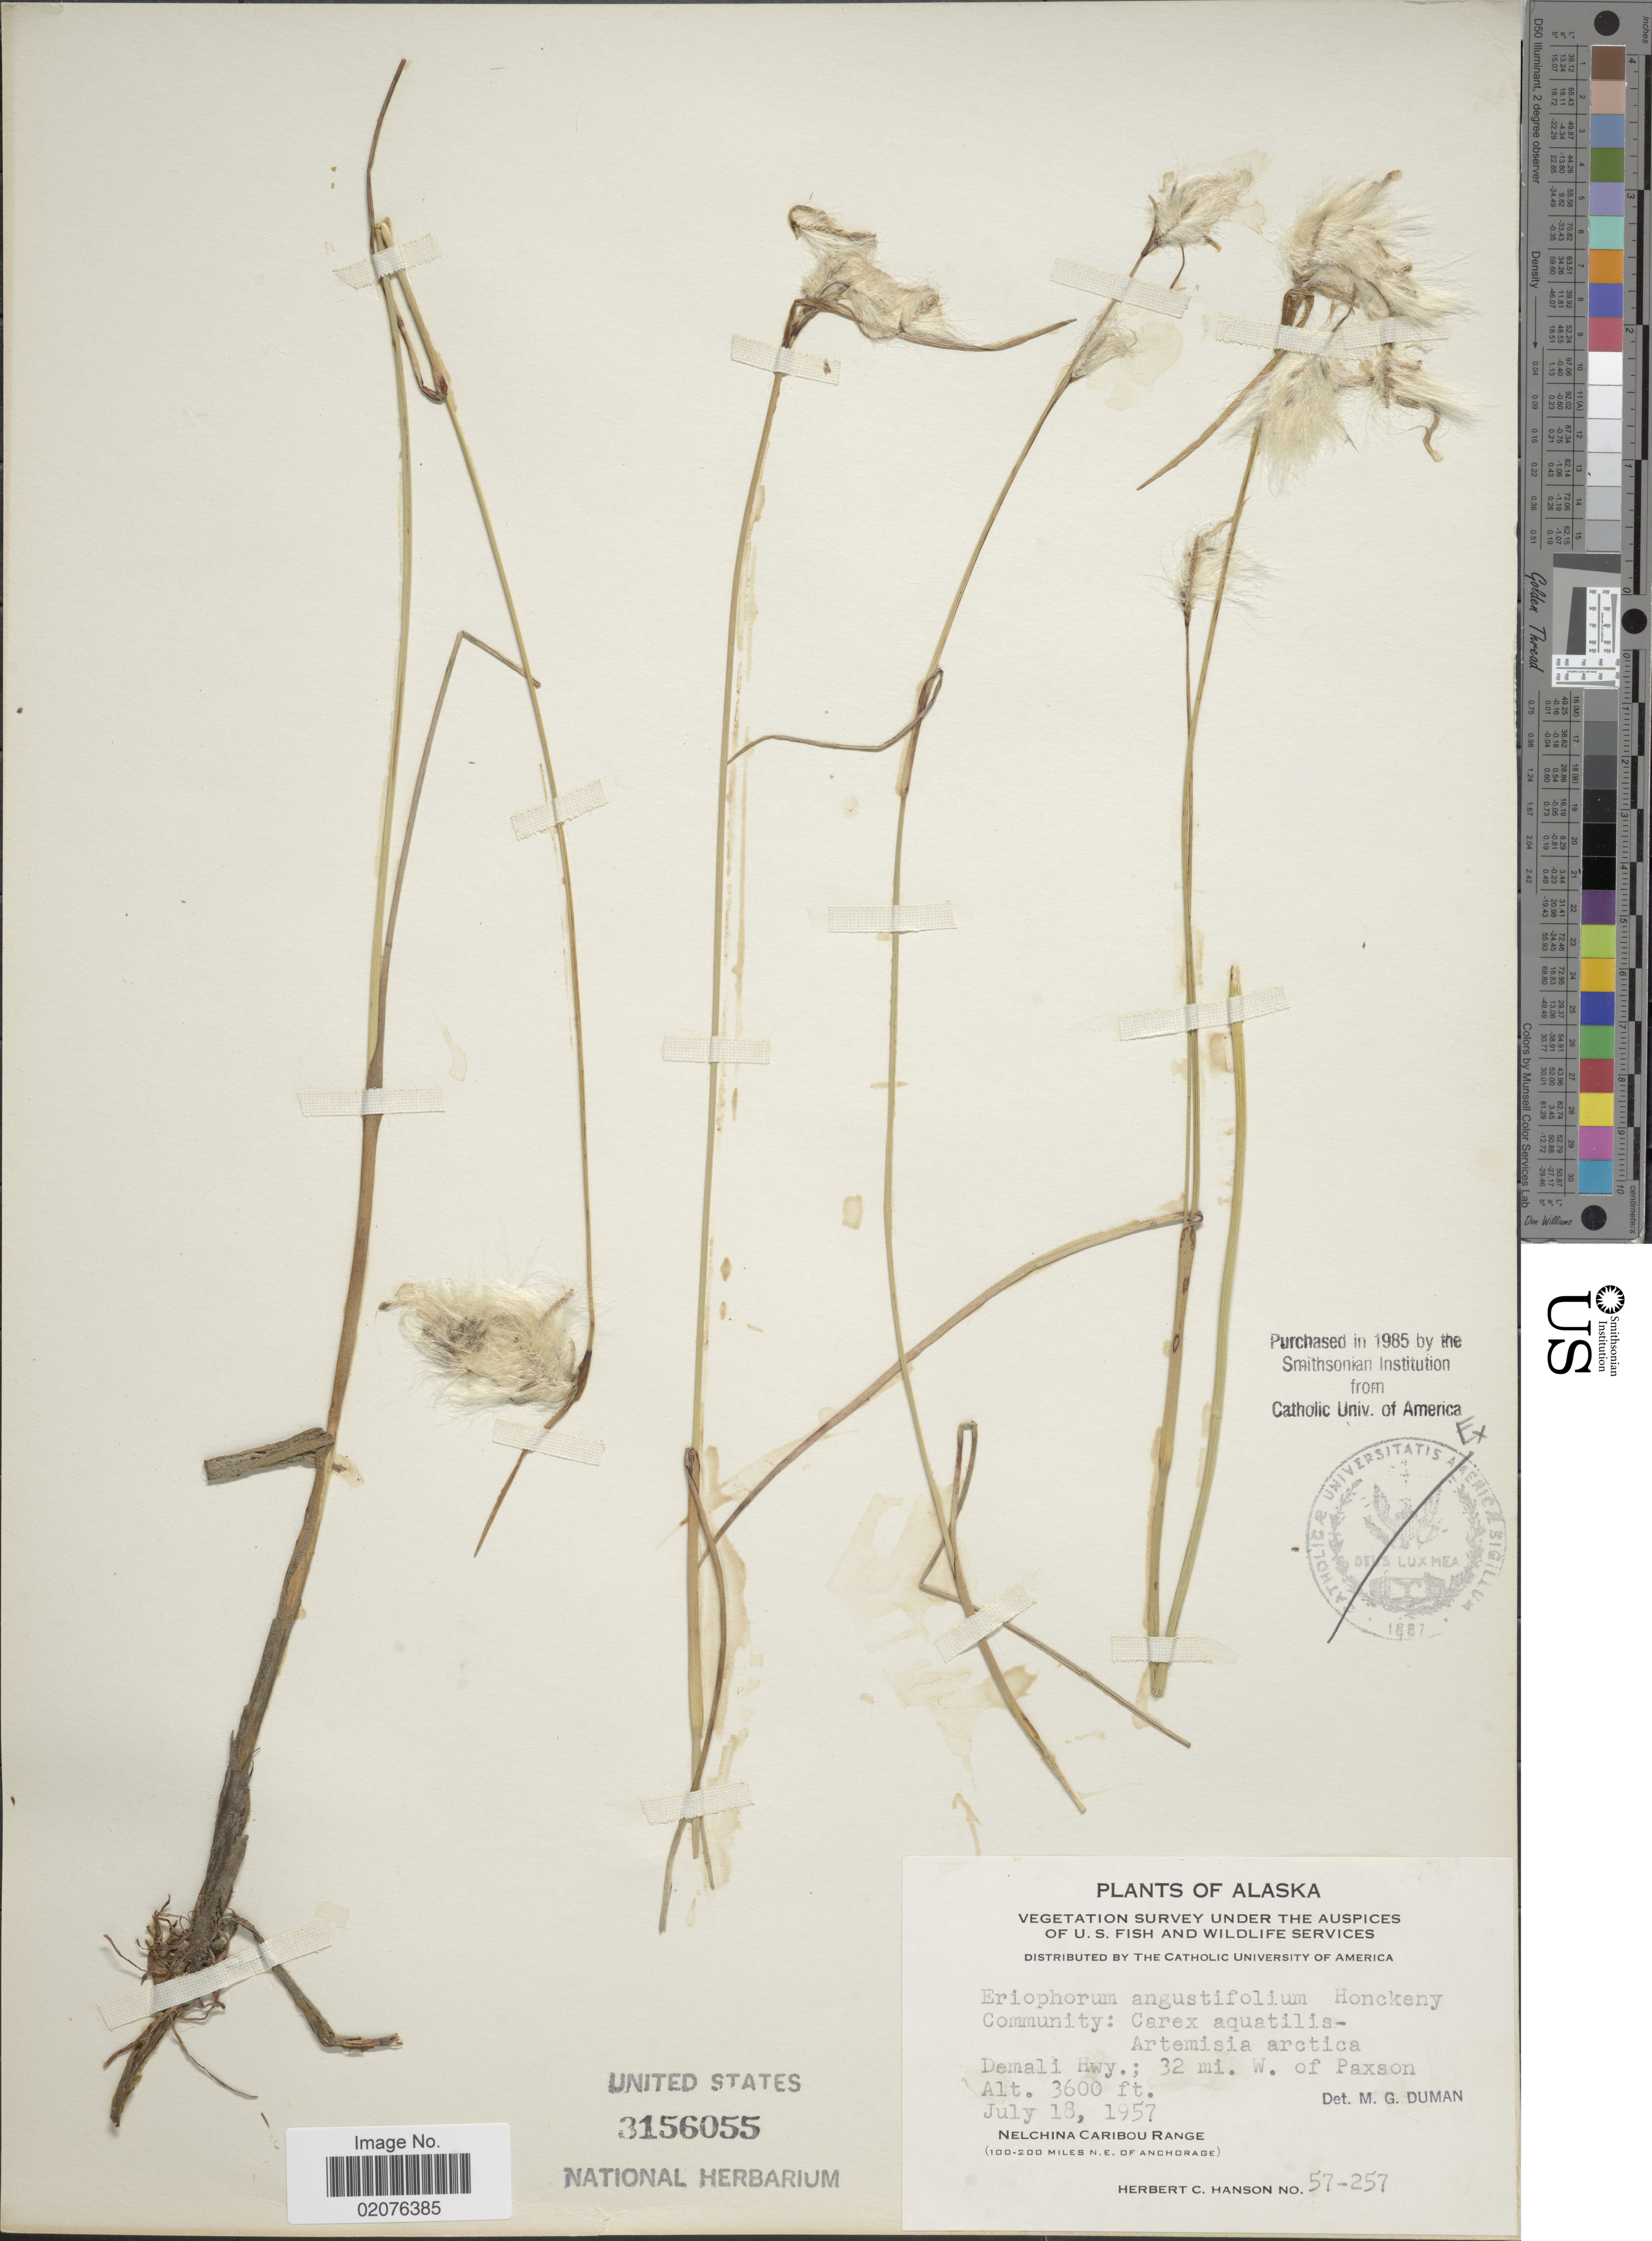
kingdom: Plantae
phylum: Tracheophyta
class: Liliopsida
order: Poales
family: Cyperaceae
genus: Eriophorum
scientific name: Eriophorum angustifolium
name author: Honck.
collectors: H. Hanson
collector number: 57-257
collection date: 1957-07-18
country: United States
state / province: Alaska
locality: Demali Hwy: 32 mi. W. of Paxson. Nelchina Caribou Range (100-200 miles N. E. of Anchorage)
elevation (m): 1097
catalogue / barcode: US 3156055